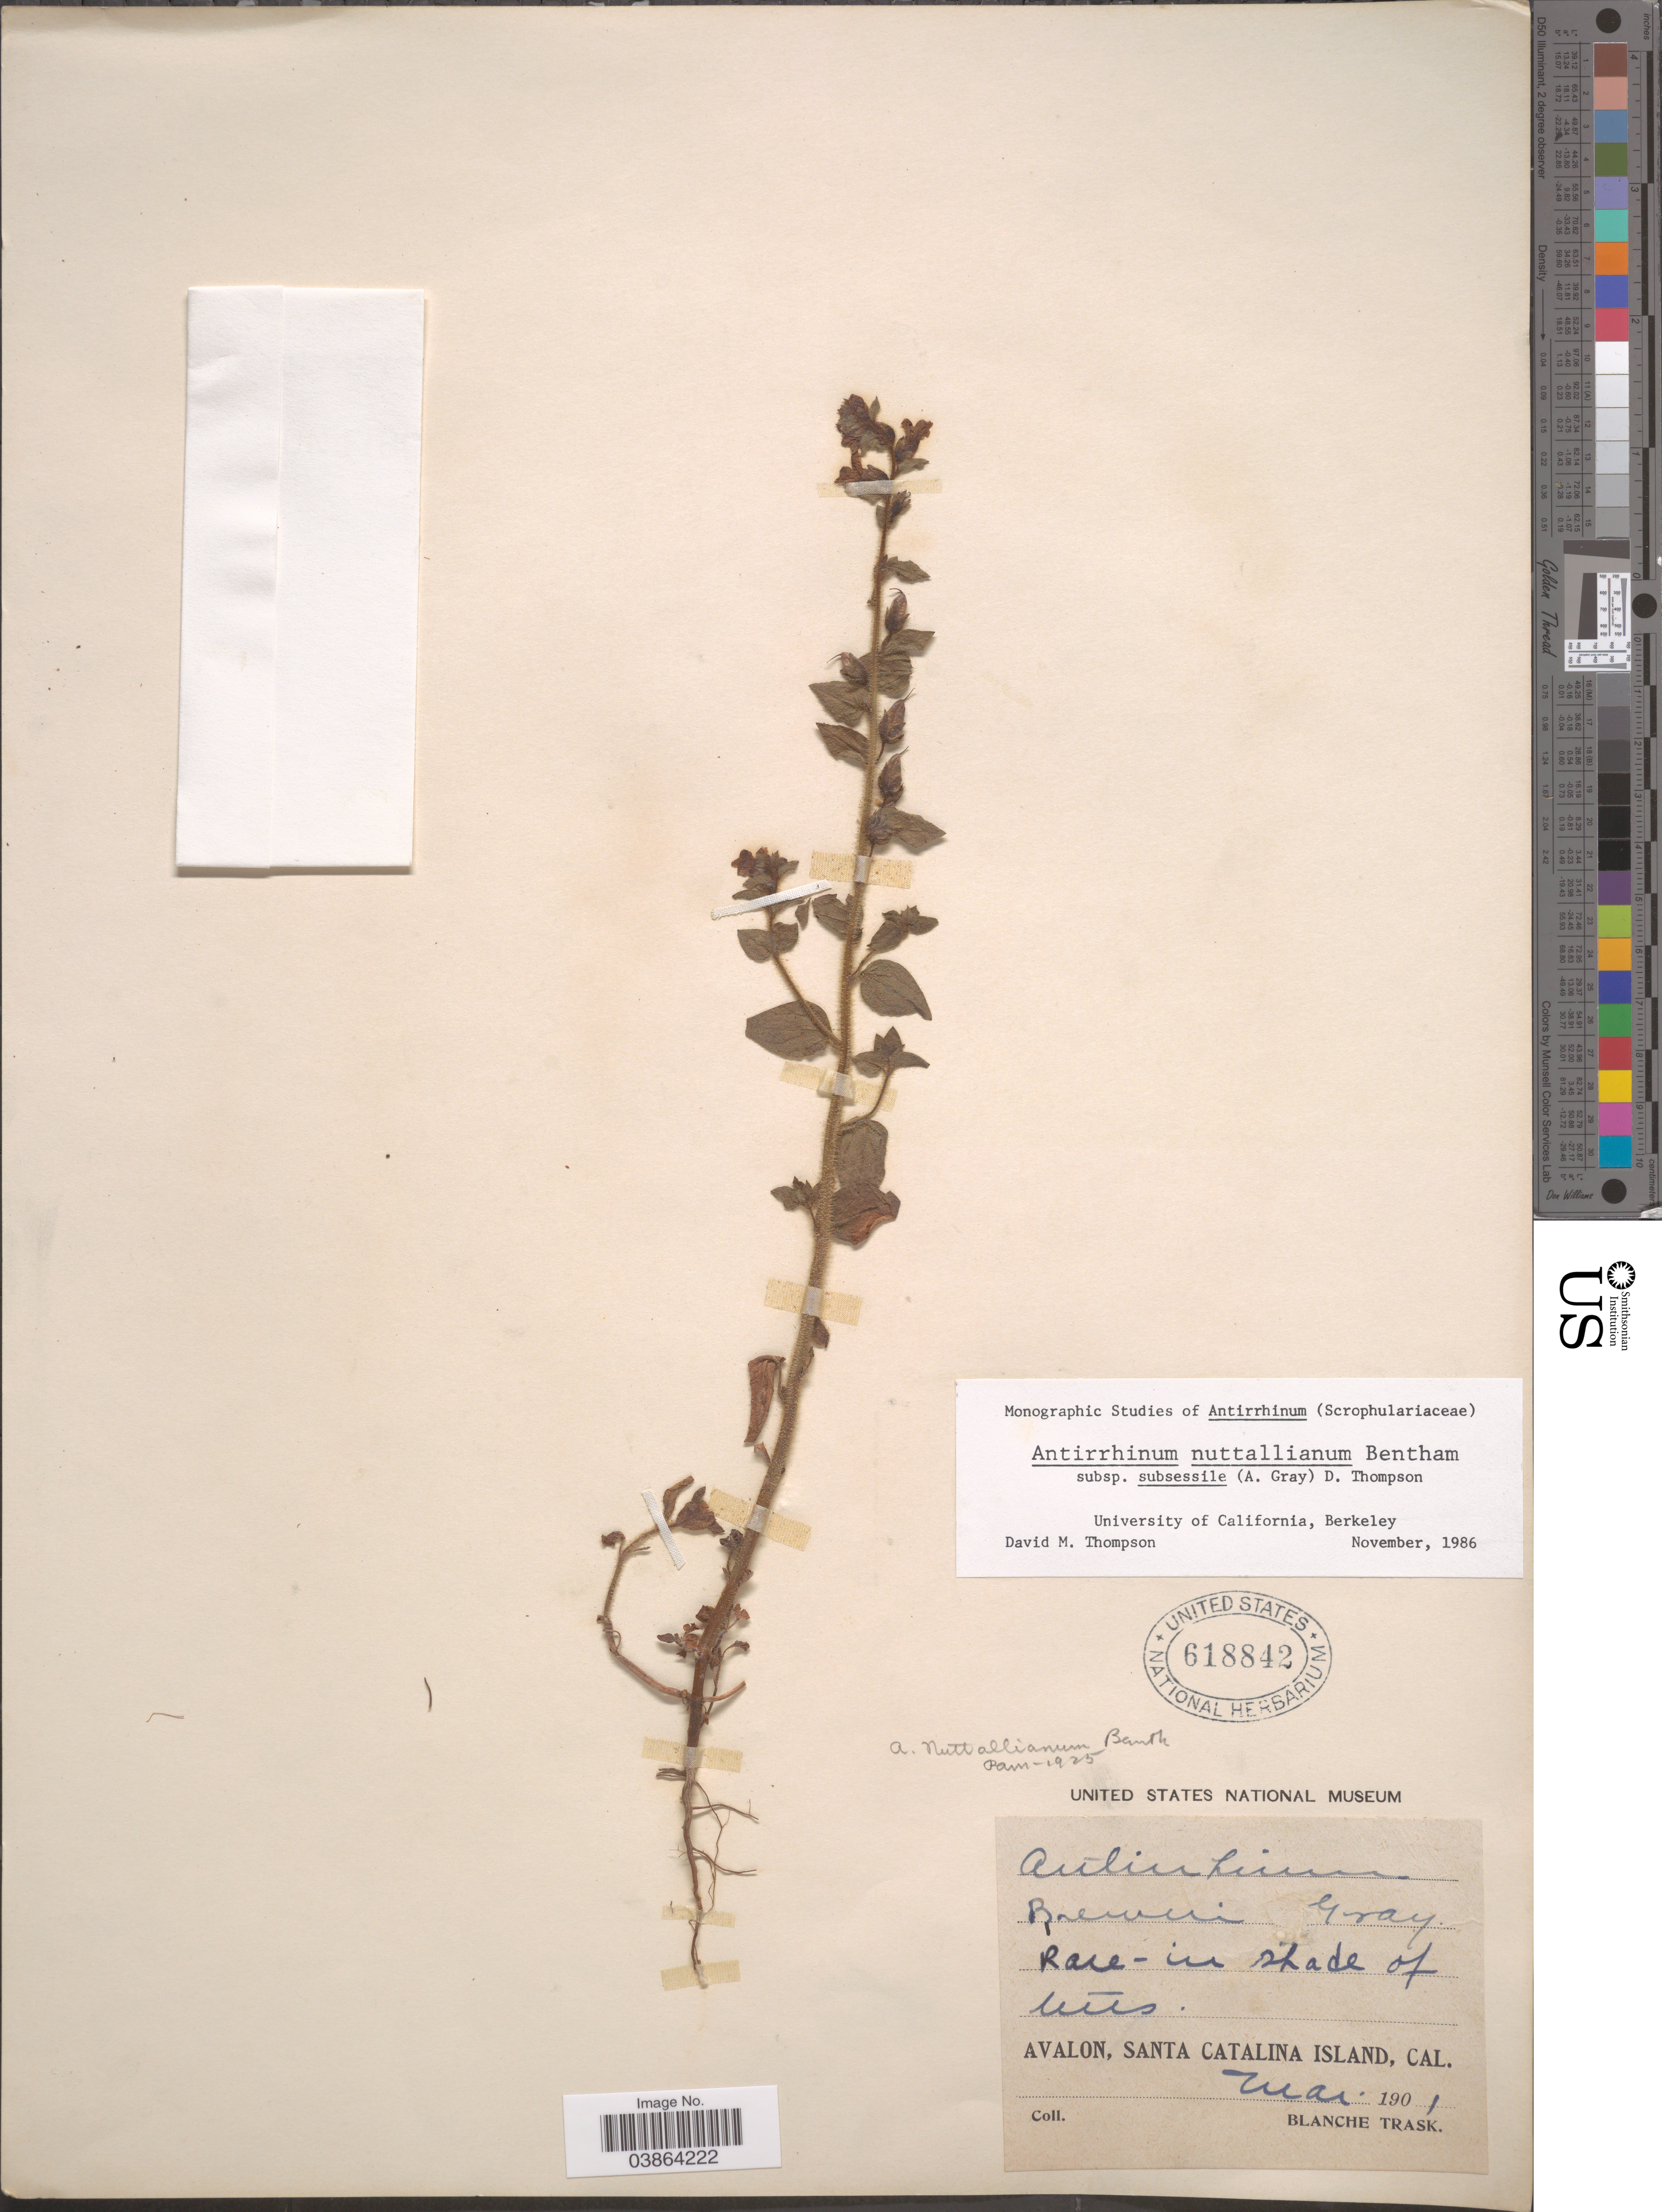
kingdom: Plantae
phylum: Tracheophyta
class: Magnoliopsida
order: Lamiales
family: Plantaginaceae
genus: Sairocarpus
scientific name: Sairocarpus nuttallianus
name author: (Benth.) D.A. Sutton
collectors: B. Trask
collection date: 1901-05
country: United States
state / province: California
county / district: Los Angeles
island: Santa Catalina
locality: In shade of hills. Avalon, Santa Catalina Island.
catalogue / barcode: US 618842